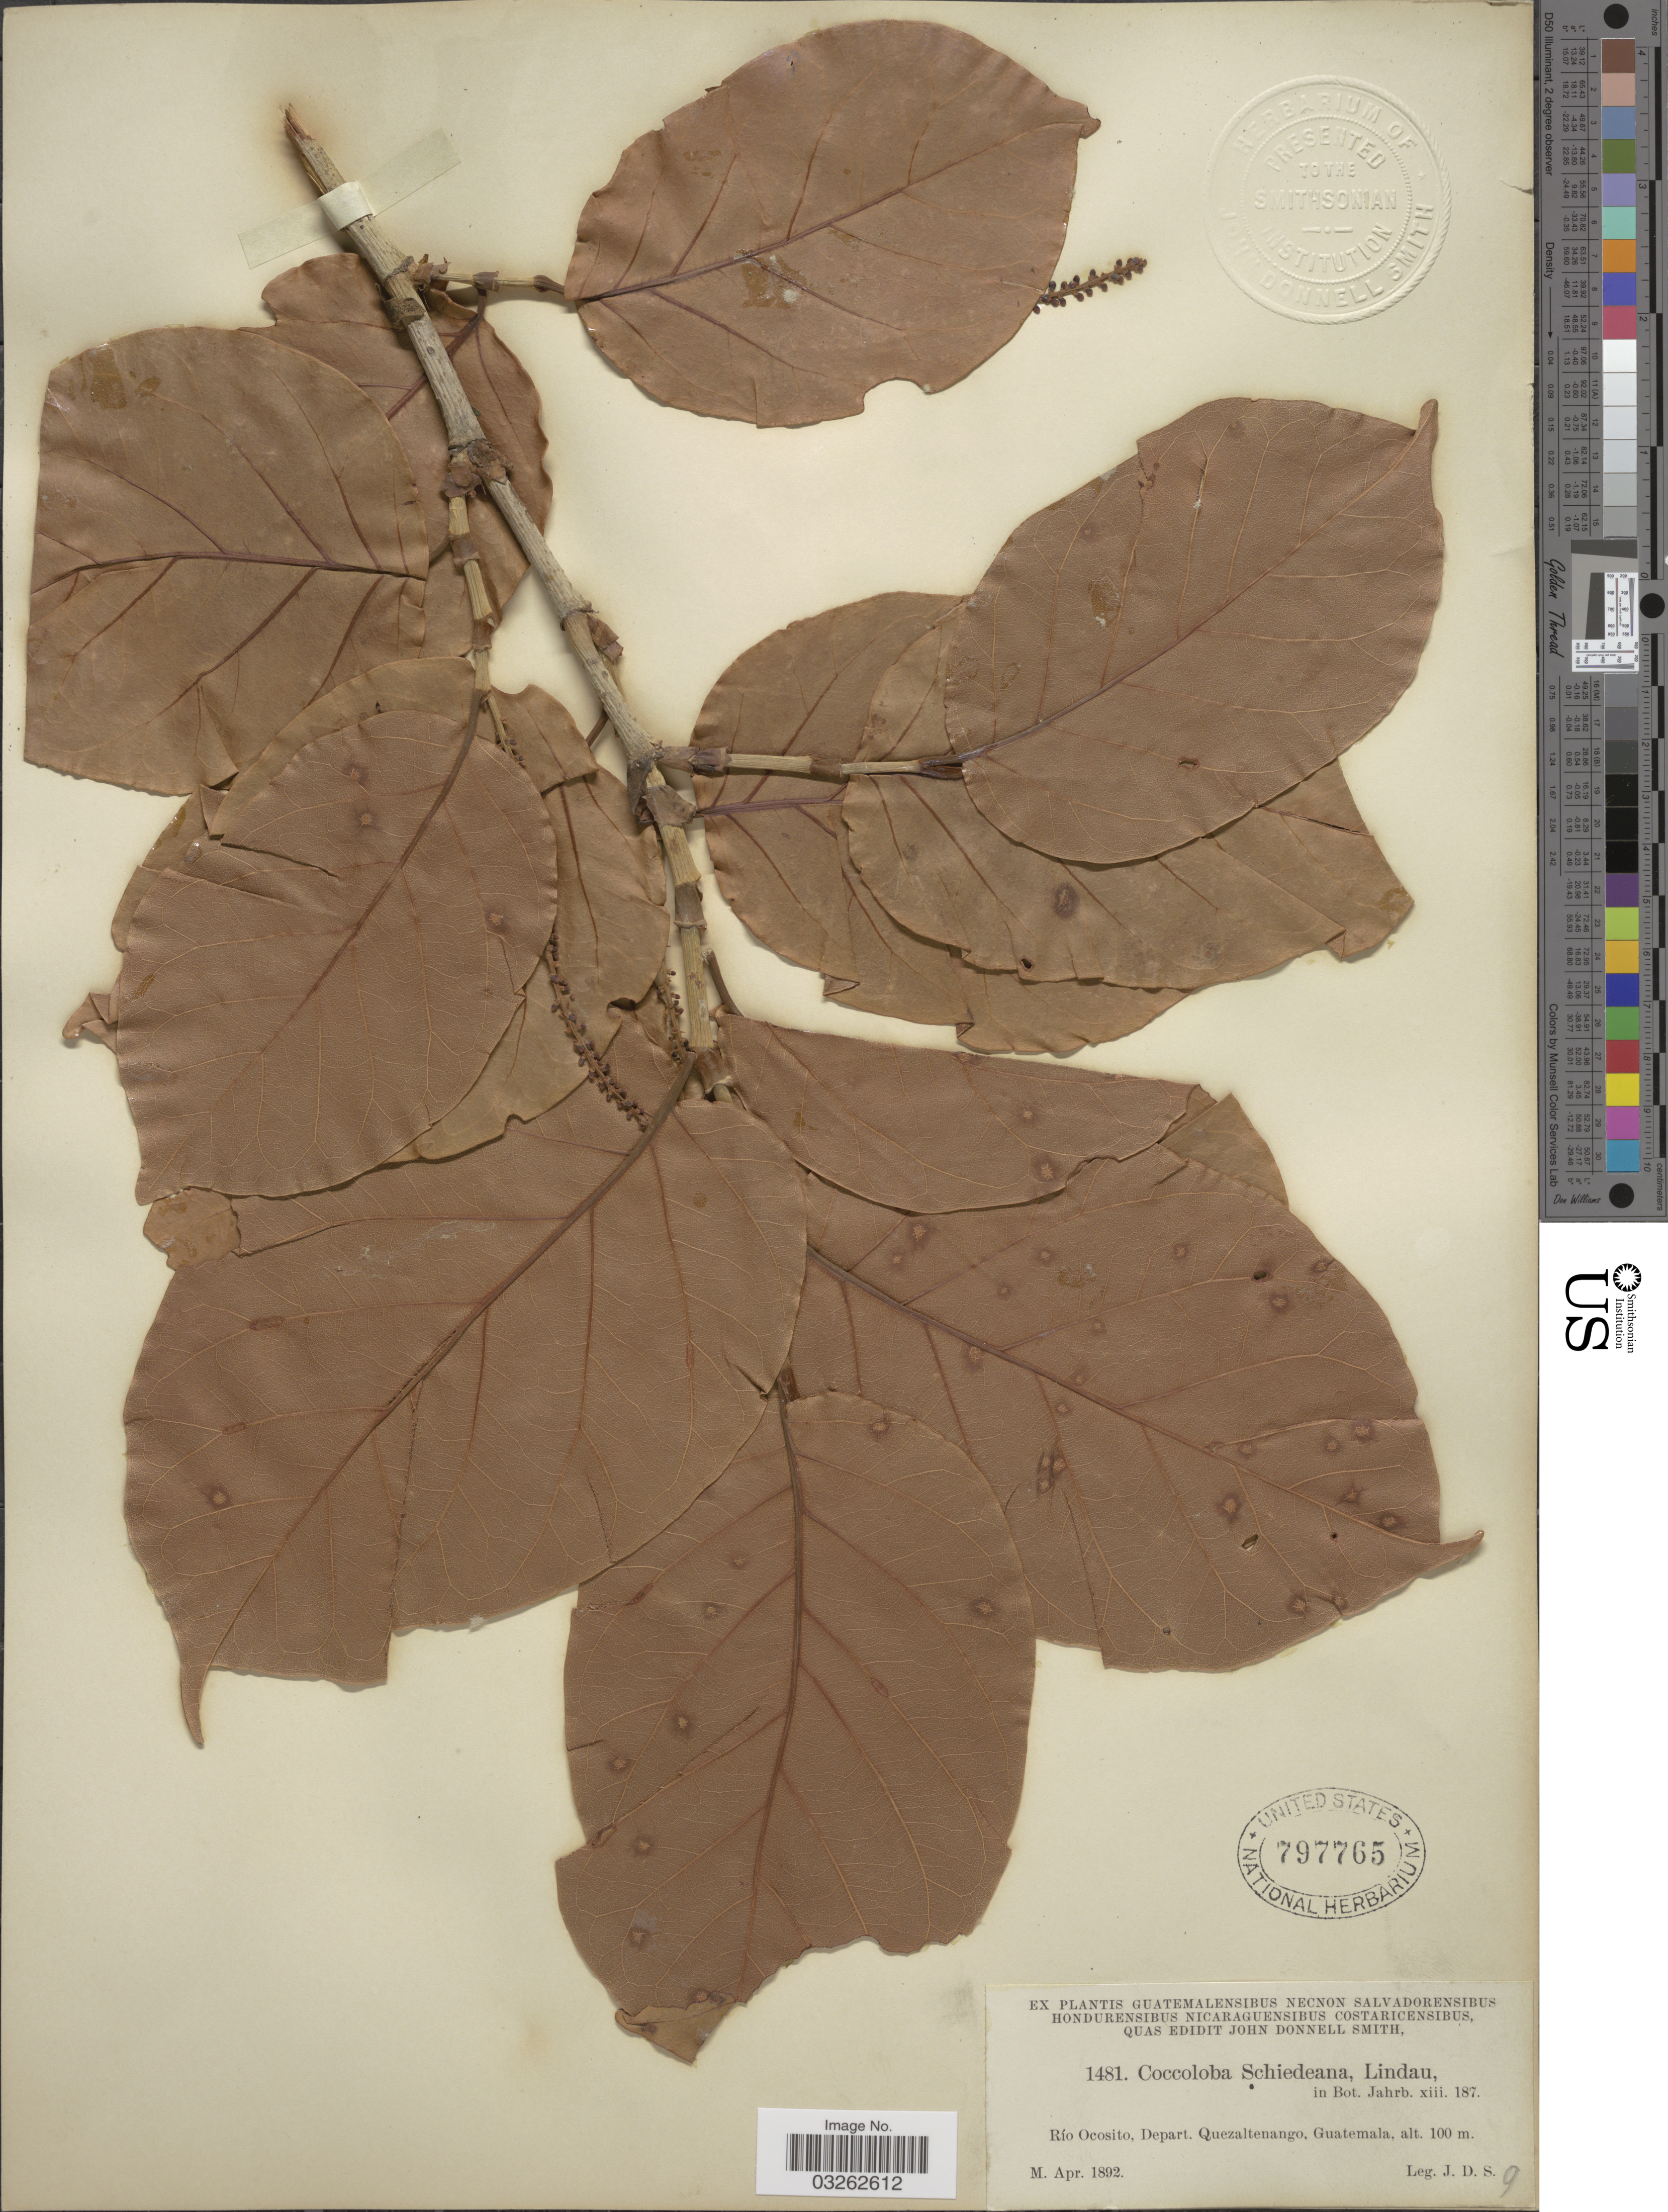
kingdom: Plantae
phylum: Tracheophyta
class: Magnoliopsida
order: Caryophyllales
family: Polygonaceae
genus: Coccoloba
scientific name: Coccoloba barbadensis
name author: Jacq.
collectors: J. Donnell Smith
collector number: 1481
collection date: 1892-04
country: Guatemala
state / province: Quetzaltenango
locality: Río Ocosito, Depart. Quezaltenango.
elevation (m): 100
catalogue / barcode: US 797765